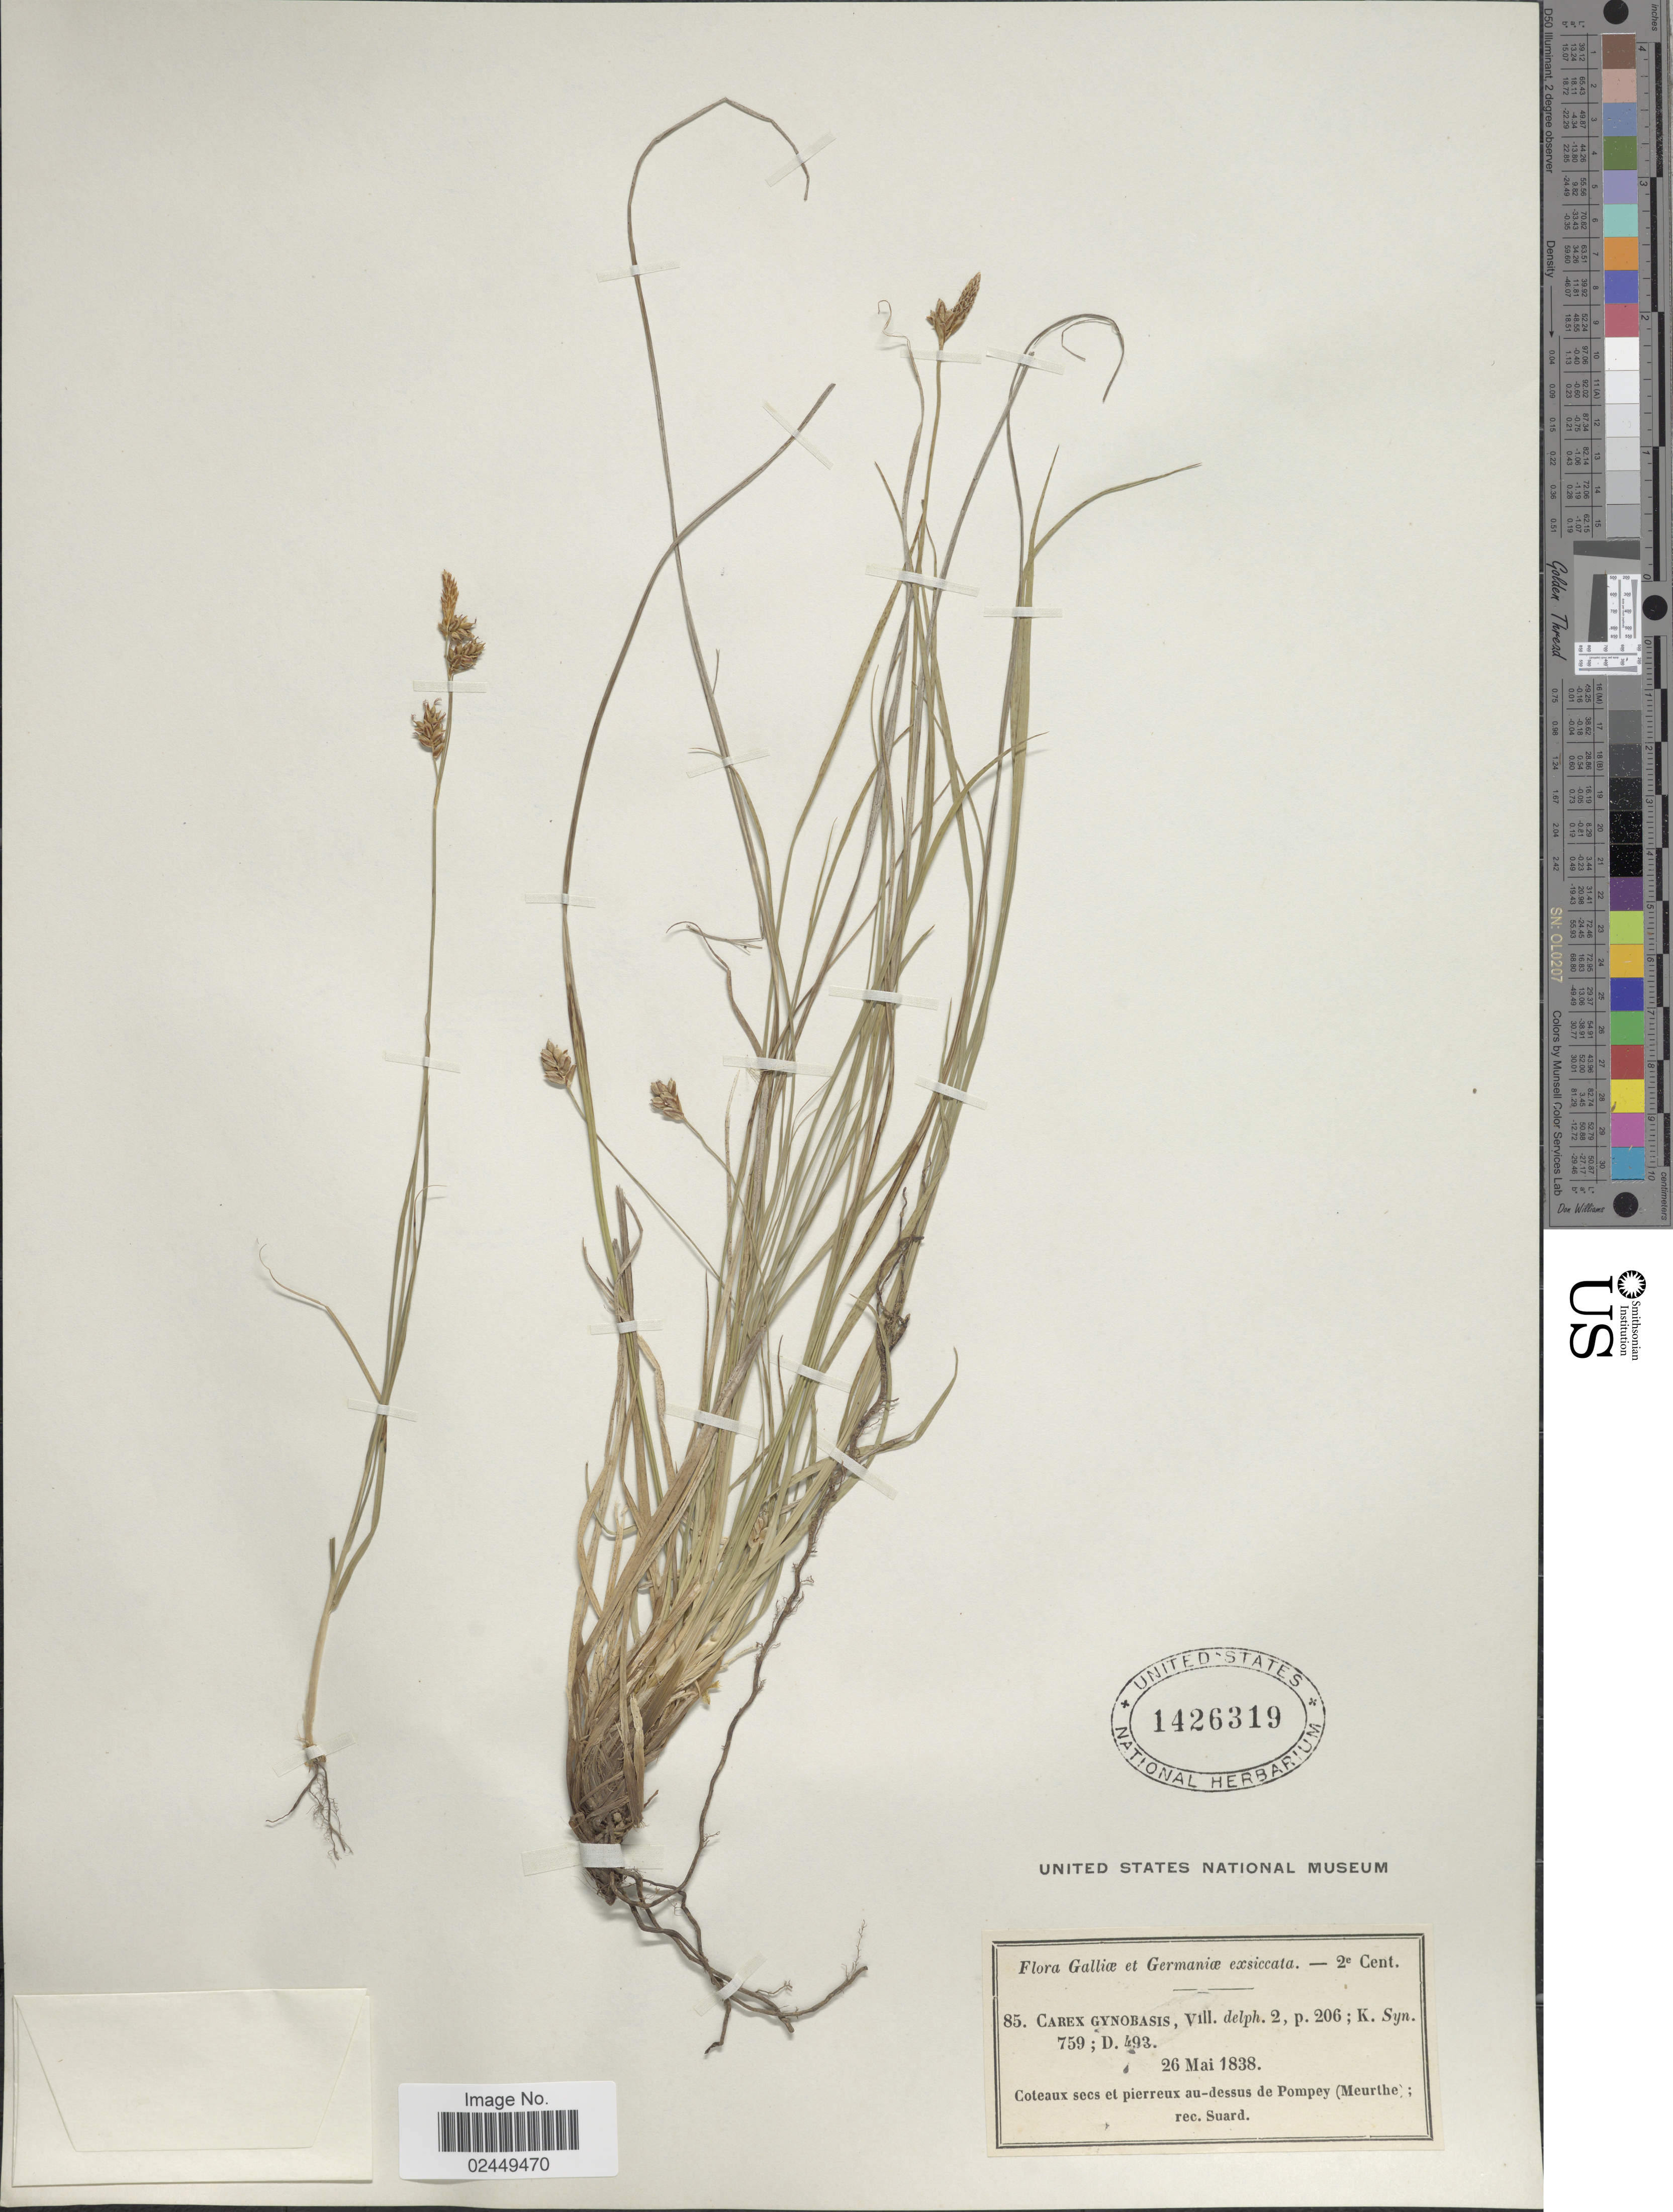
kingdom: Plantae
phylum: Tracheophyta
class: Liliopsida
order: Poales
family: Cyperaceae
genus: Carex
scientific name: Carex halleriana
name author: Asso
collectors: Suard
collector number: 85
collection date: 1838-05-26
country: France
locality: Galliae et Germaniae. Coteaux secs et pierreux au-dessus de Pompey (Meurthe).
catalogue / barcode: US 1426319